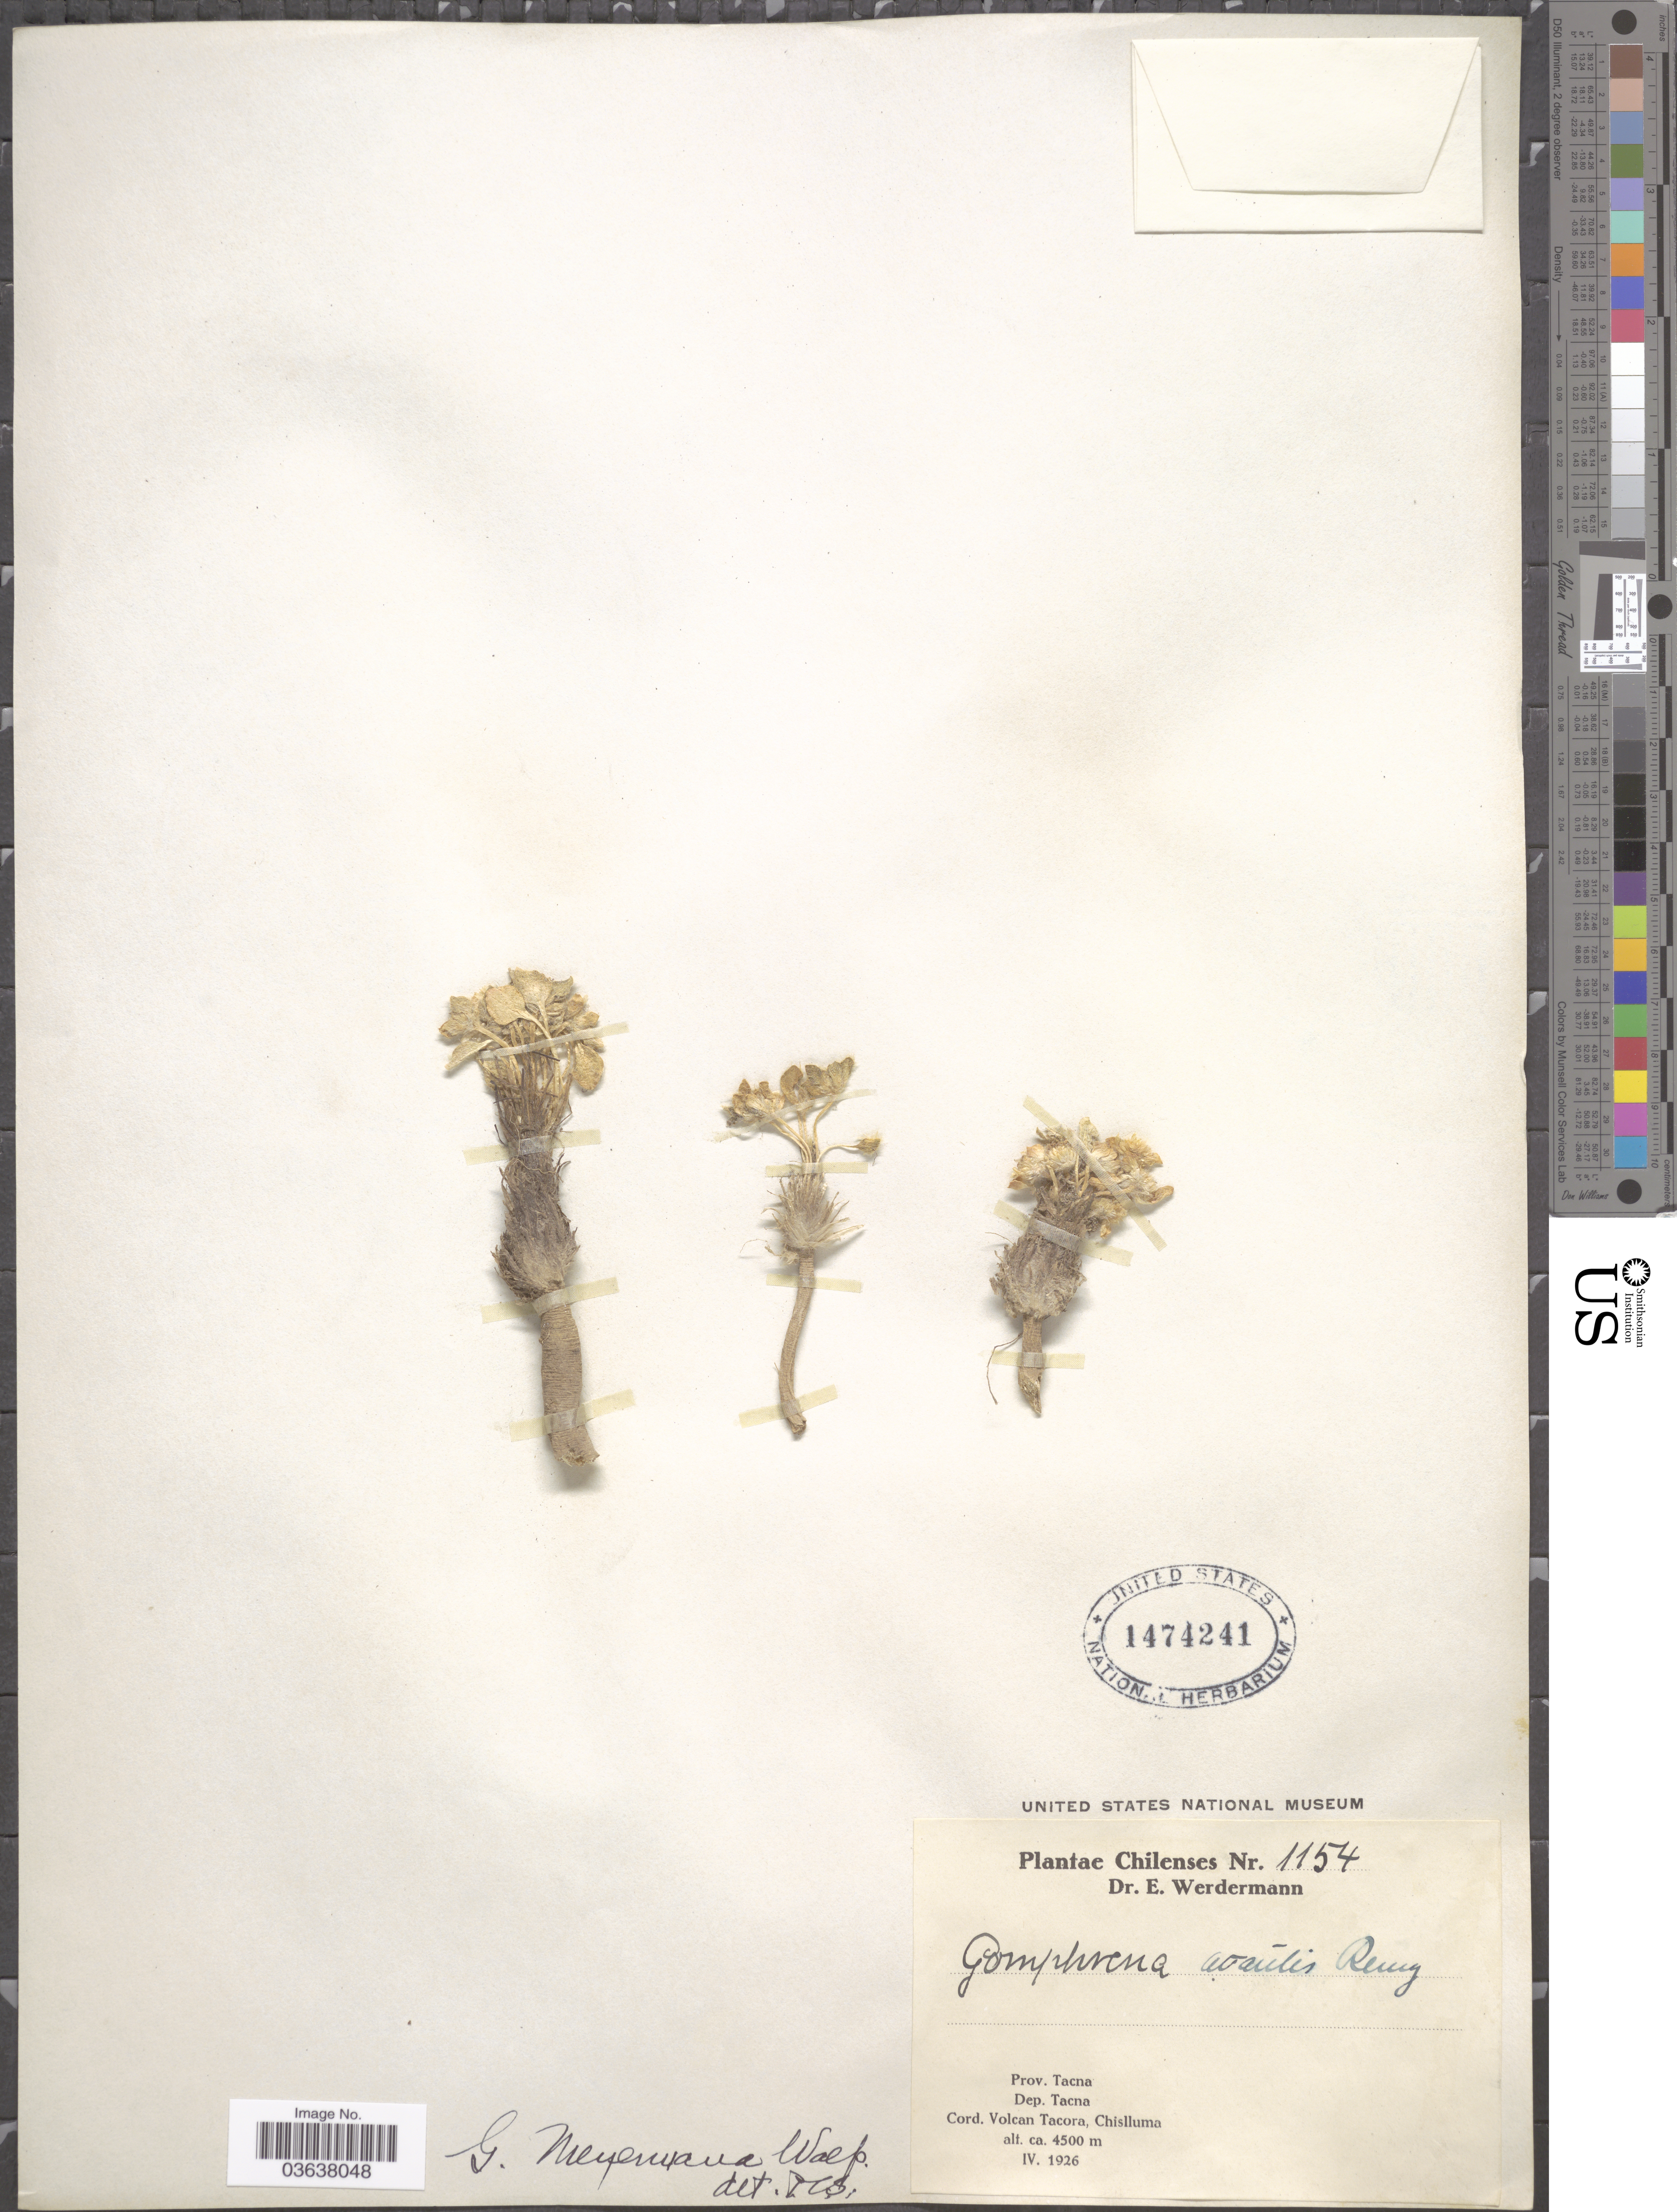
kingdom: Plantae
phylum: Tracheophyta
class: Magnoliopsida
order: Caryophyllales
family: Amaranthaceae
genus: Gomphrena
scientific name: Gomphrena meyeniana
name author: Walp.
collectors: E. Werdermann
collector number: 1154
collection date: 1926-04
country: Chile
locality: Prov. Tacna, Dep. Tacna, Cord. Volcan Tacora, Chislluma.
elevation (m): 4500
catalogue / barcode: US 1474241